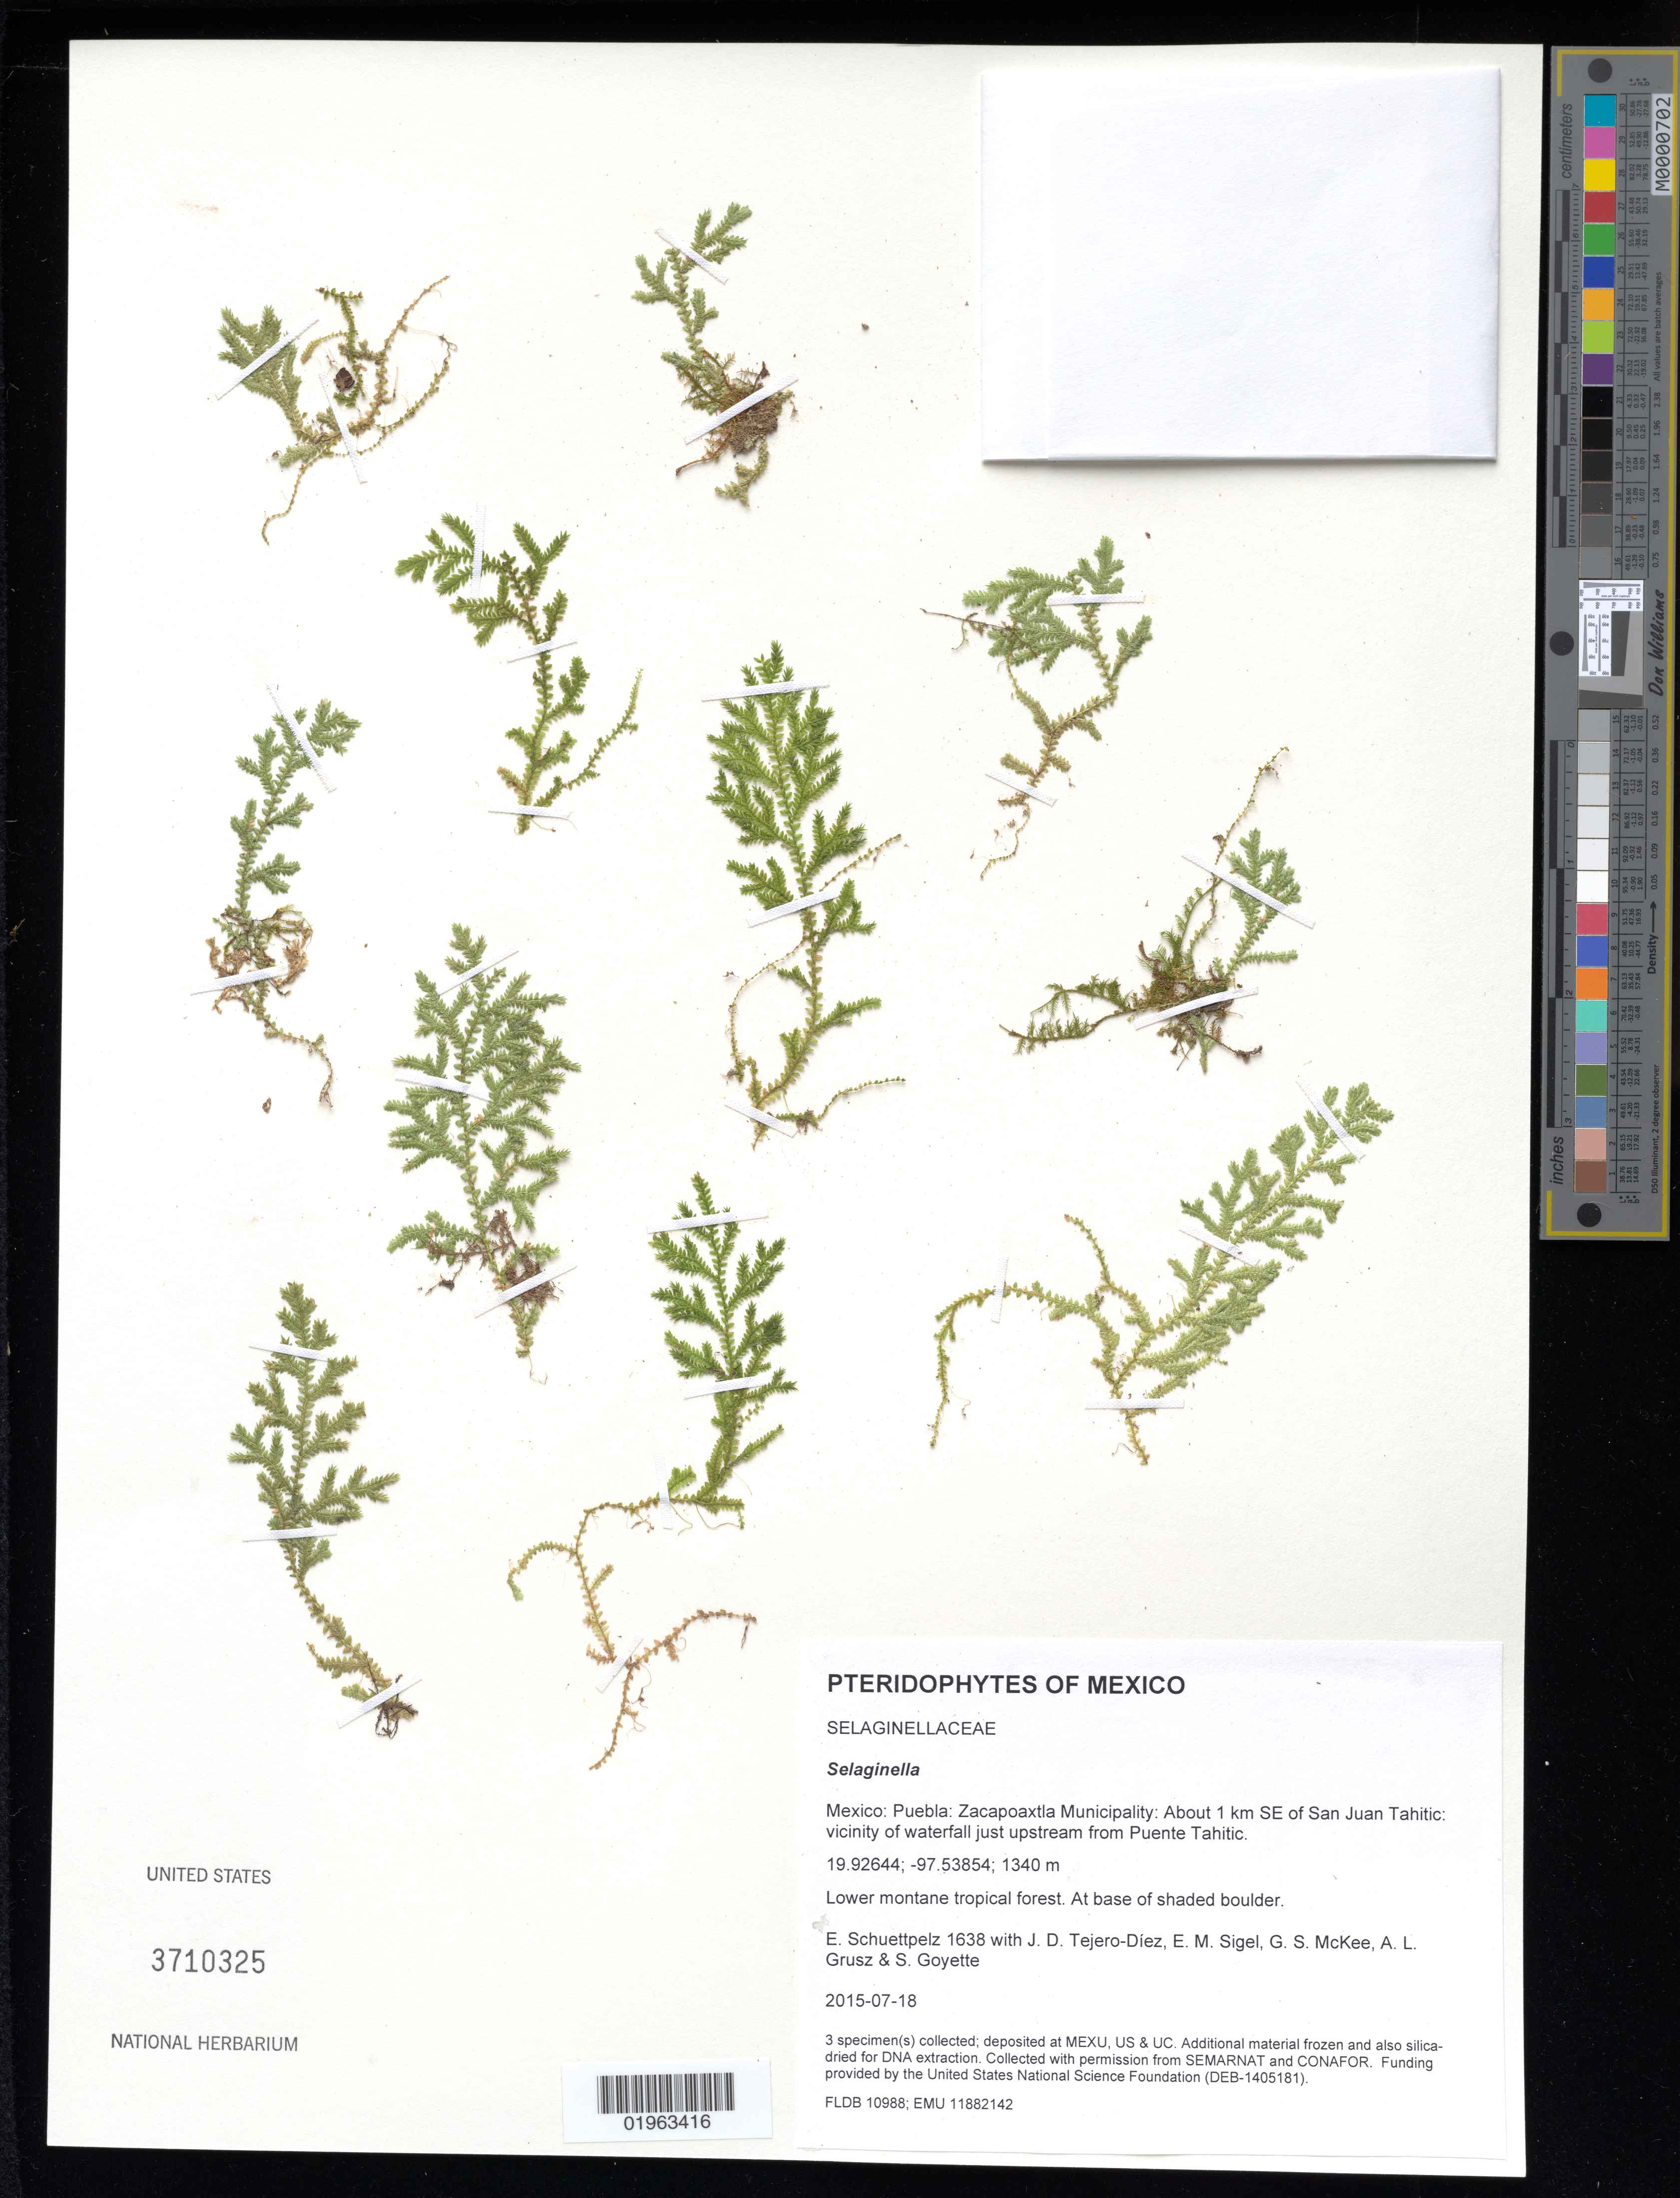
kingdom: Plantae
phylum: Tracheophyta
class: Lycopodiopsida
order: Selaginellales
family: Selaginellaceae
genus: Selaginella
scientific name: Selaginella sp.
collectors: E. Schuettpelz, D. Tejero-Díez, E. M. Sigel, G. S. McKee & A. Grusz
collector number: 1638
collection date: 2015-07-18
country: Mexico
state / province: Puebla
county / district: Zacapoaxtla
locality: About 1 km SE of San Juan Tahitic: vicinity of waterfall just upstream from Puente Tahitic.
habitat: Lower montane tropical forest.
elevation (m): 1340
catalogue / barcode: US 3710325